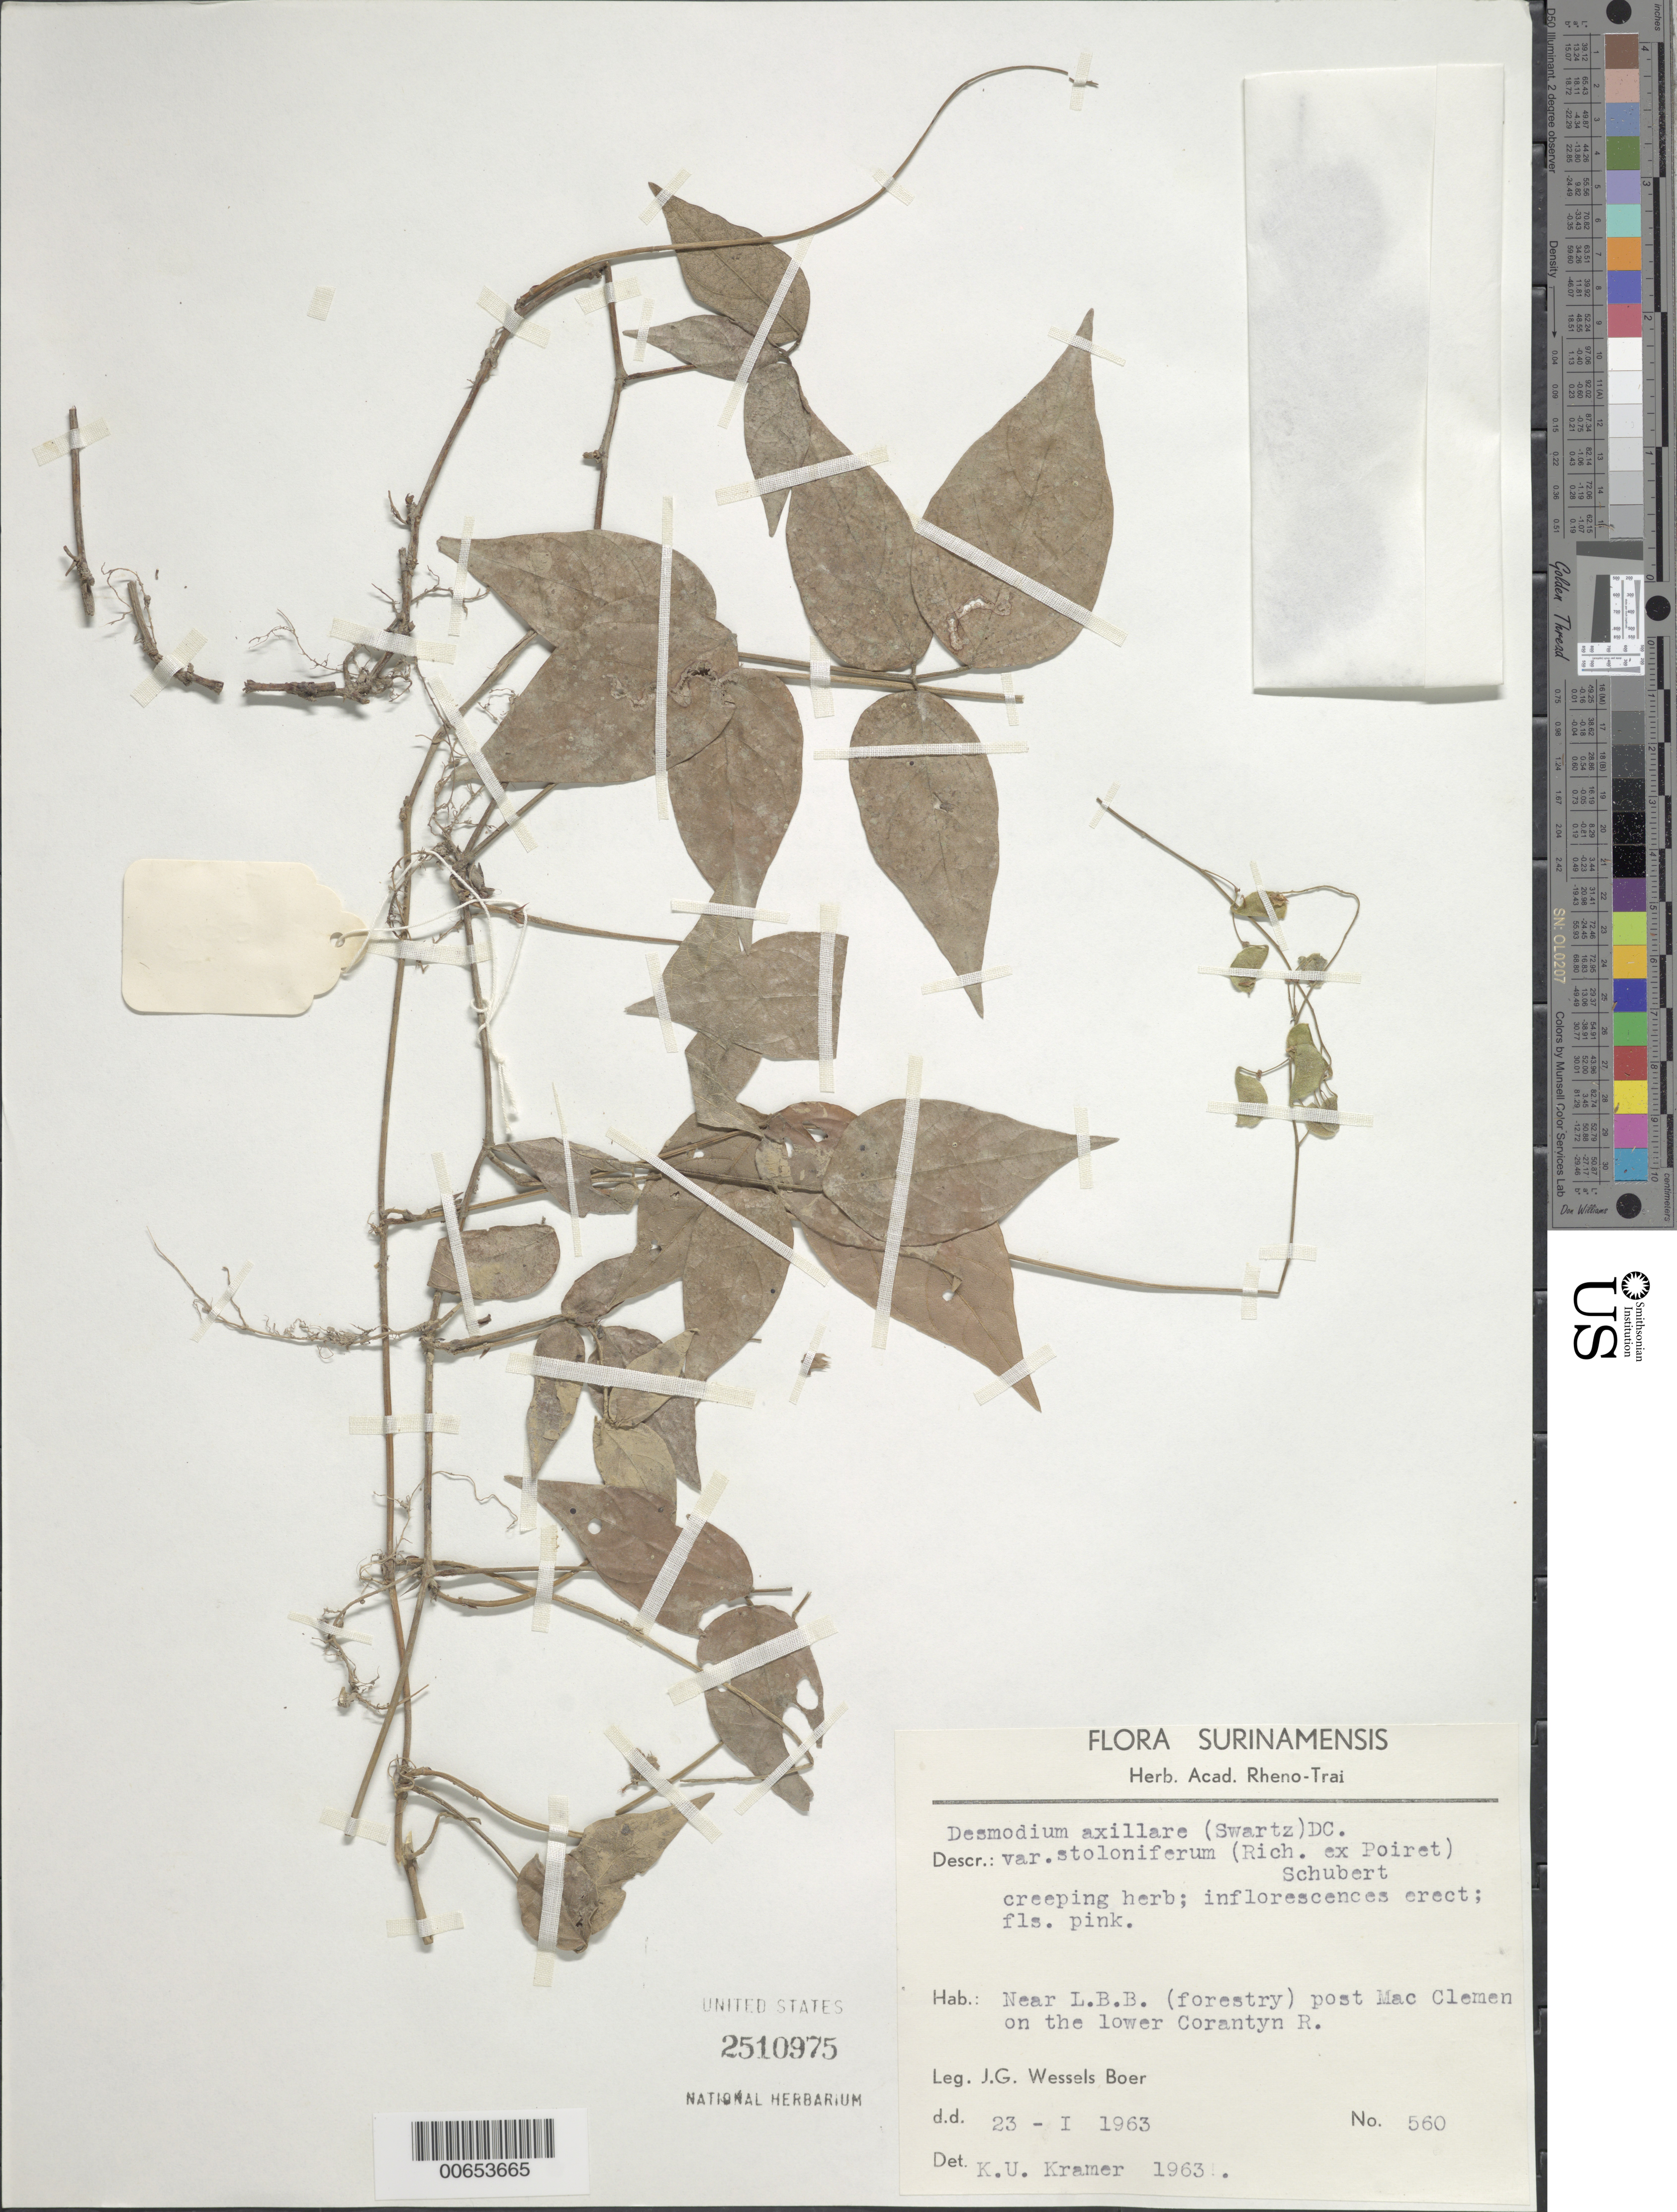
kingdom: Plantae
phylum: Tracheophyta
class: Magnoliopsida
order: Fabales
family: Fabaceae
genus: Desmodium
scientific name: Desmodium axillare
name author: (Sw.) DC.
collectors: J. G. Wessels Boer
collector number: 560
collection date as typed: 23-Jan-63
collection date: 1963-01-23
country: Suriname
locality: Courantyne R., near LBB forestry post MacClemen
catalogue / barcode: US 2510975